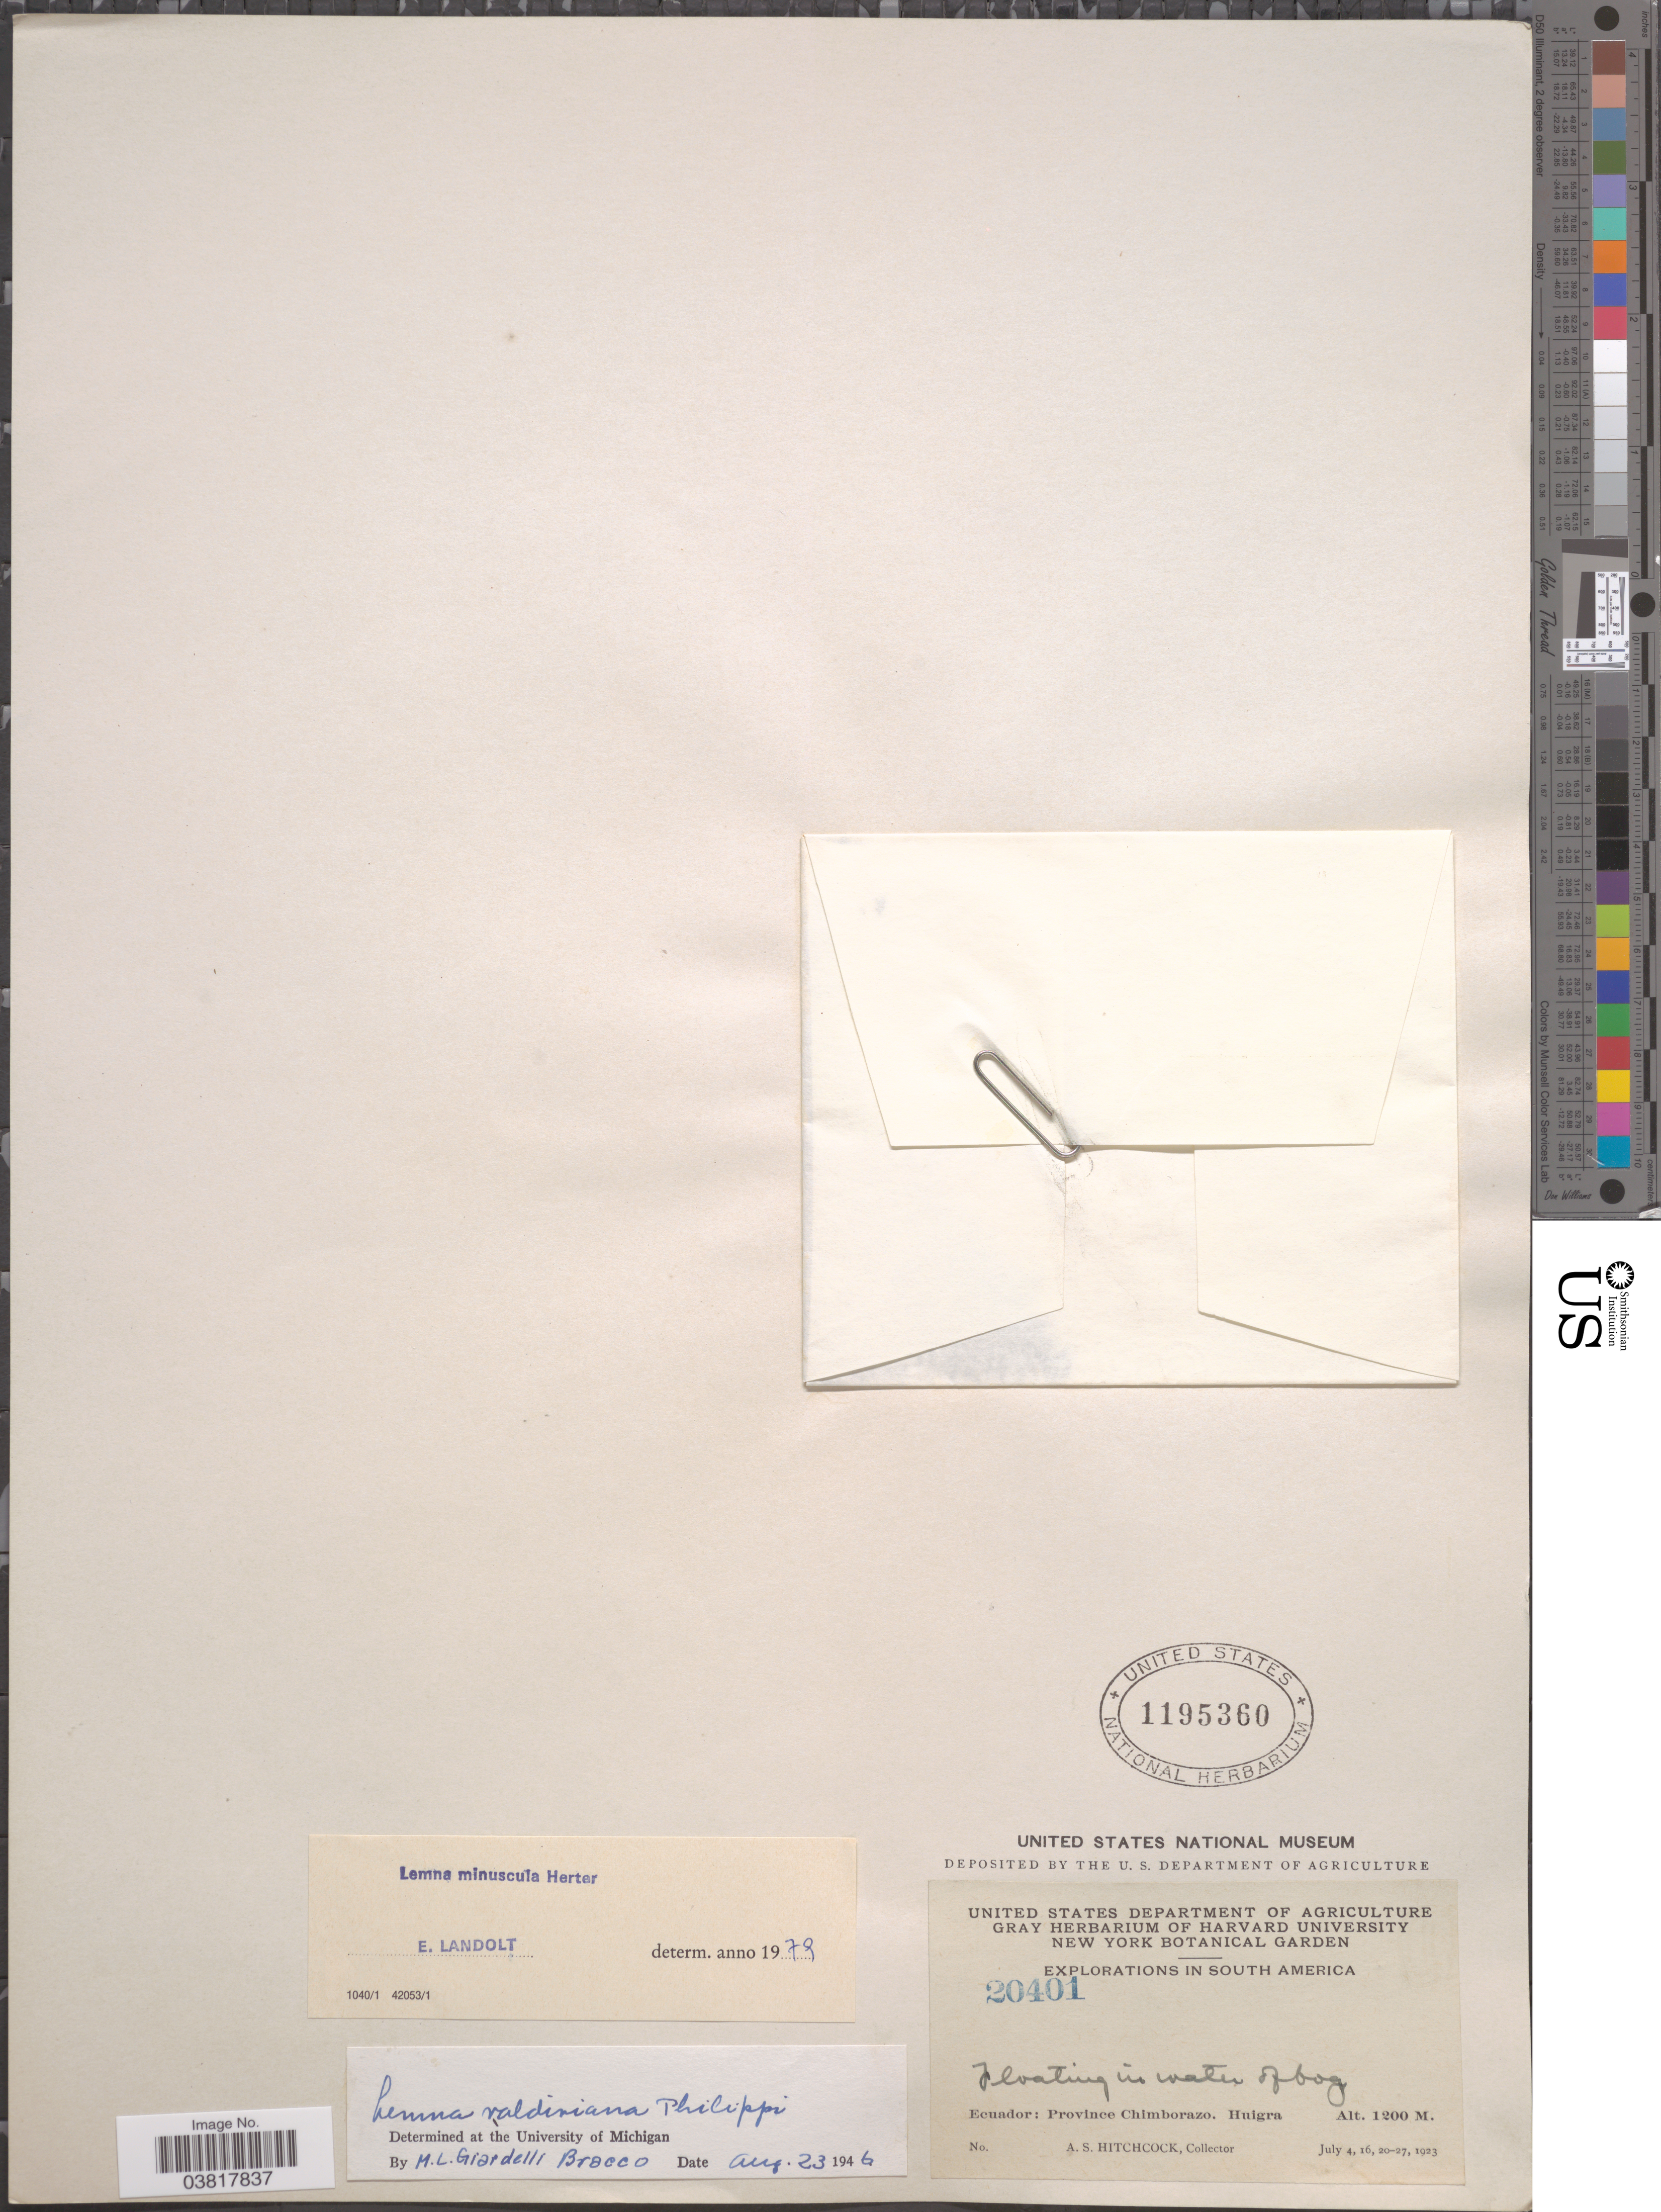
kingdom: Plantae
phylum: Tracheophyta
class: Liliopsida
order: Alismatales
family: Araceae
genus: Lemna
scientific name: Lemna minuscula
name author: Herter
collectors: A. S. Hitchcock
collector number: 20401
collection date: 1923-07-04/1923-07-27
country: Ecuador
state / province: Chimborazo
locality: In water of bog. Huigra.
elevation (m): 1200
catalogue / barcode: US 1195360